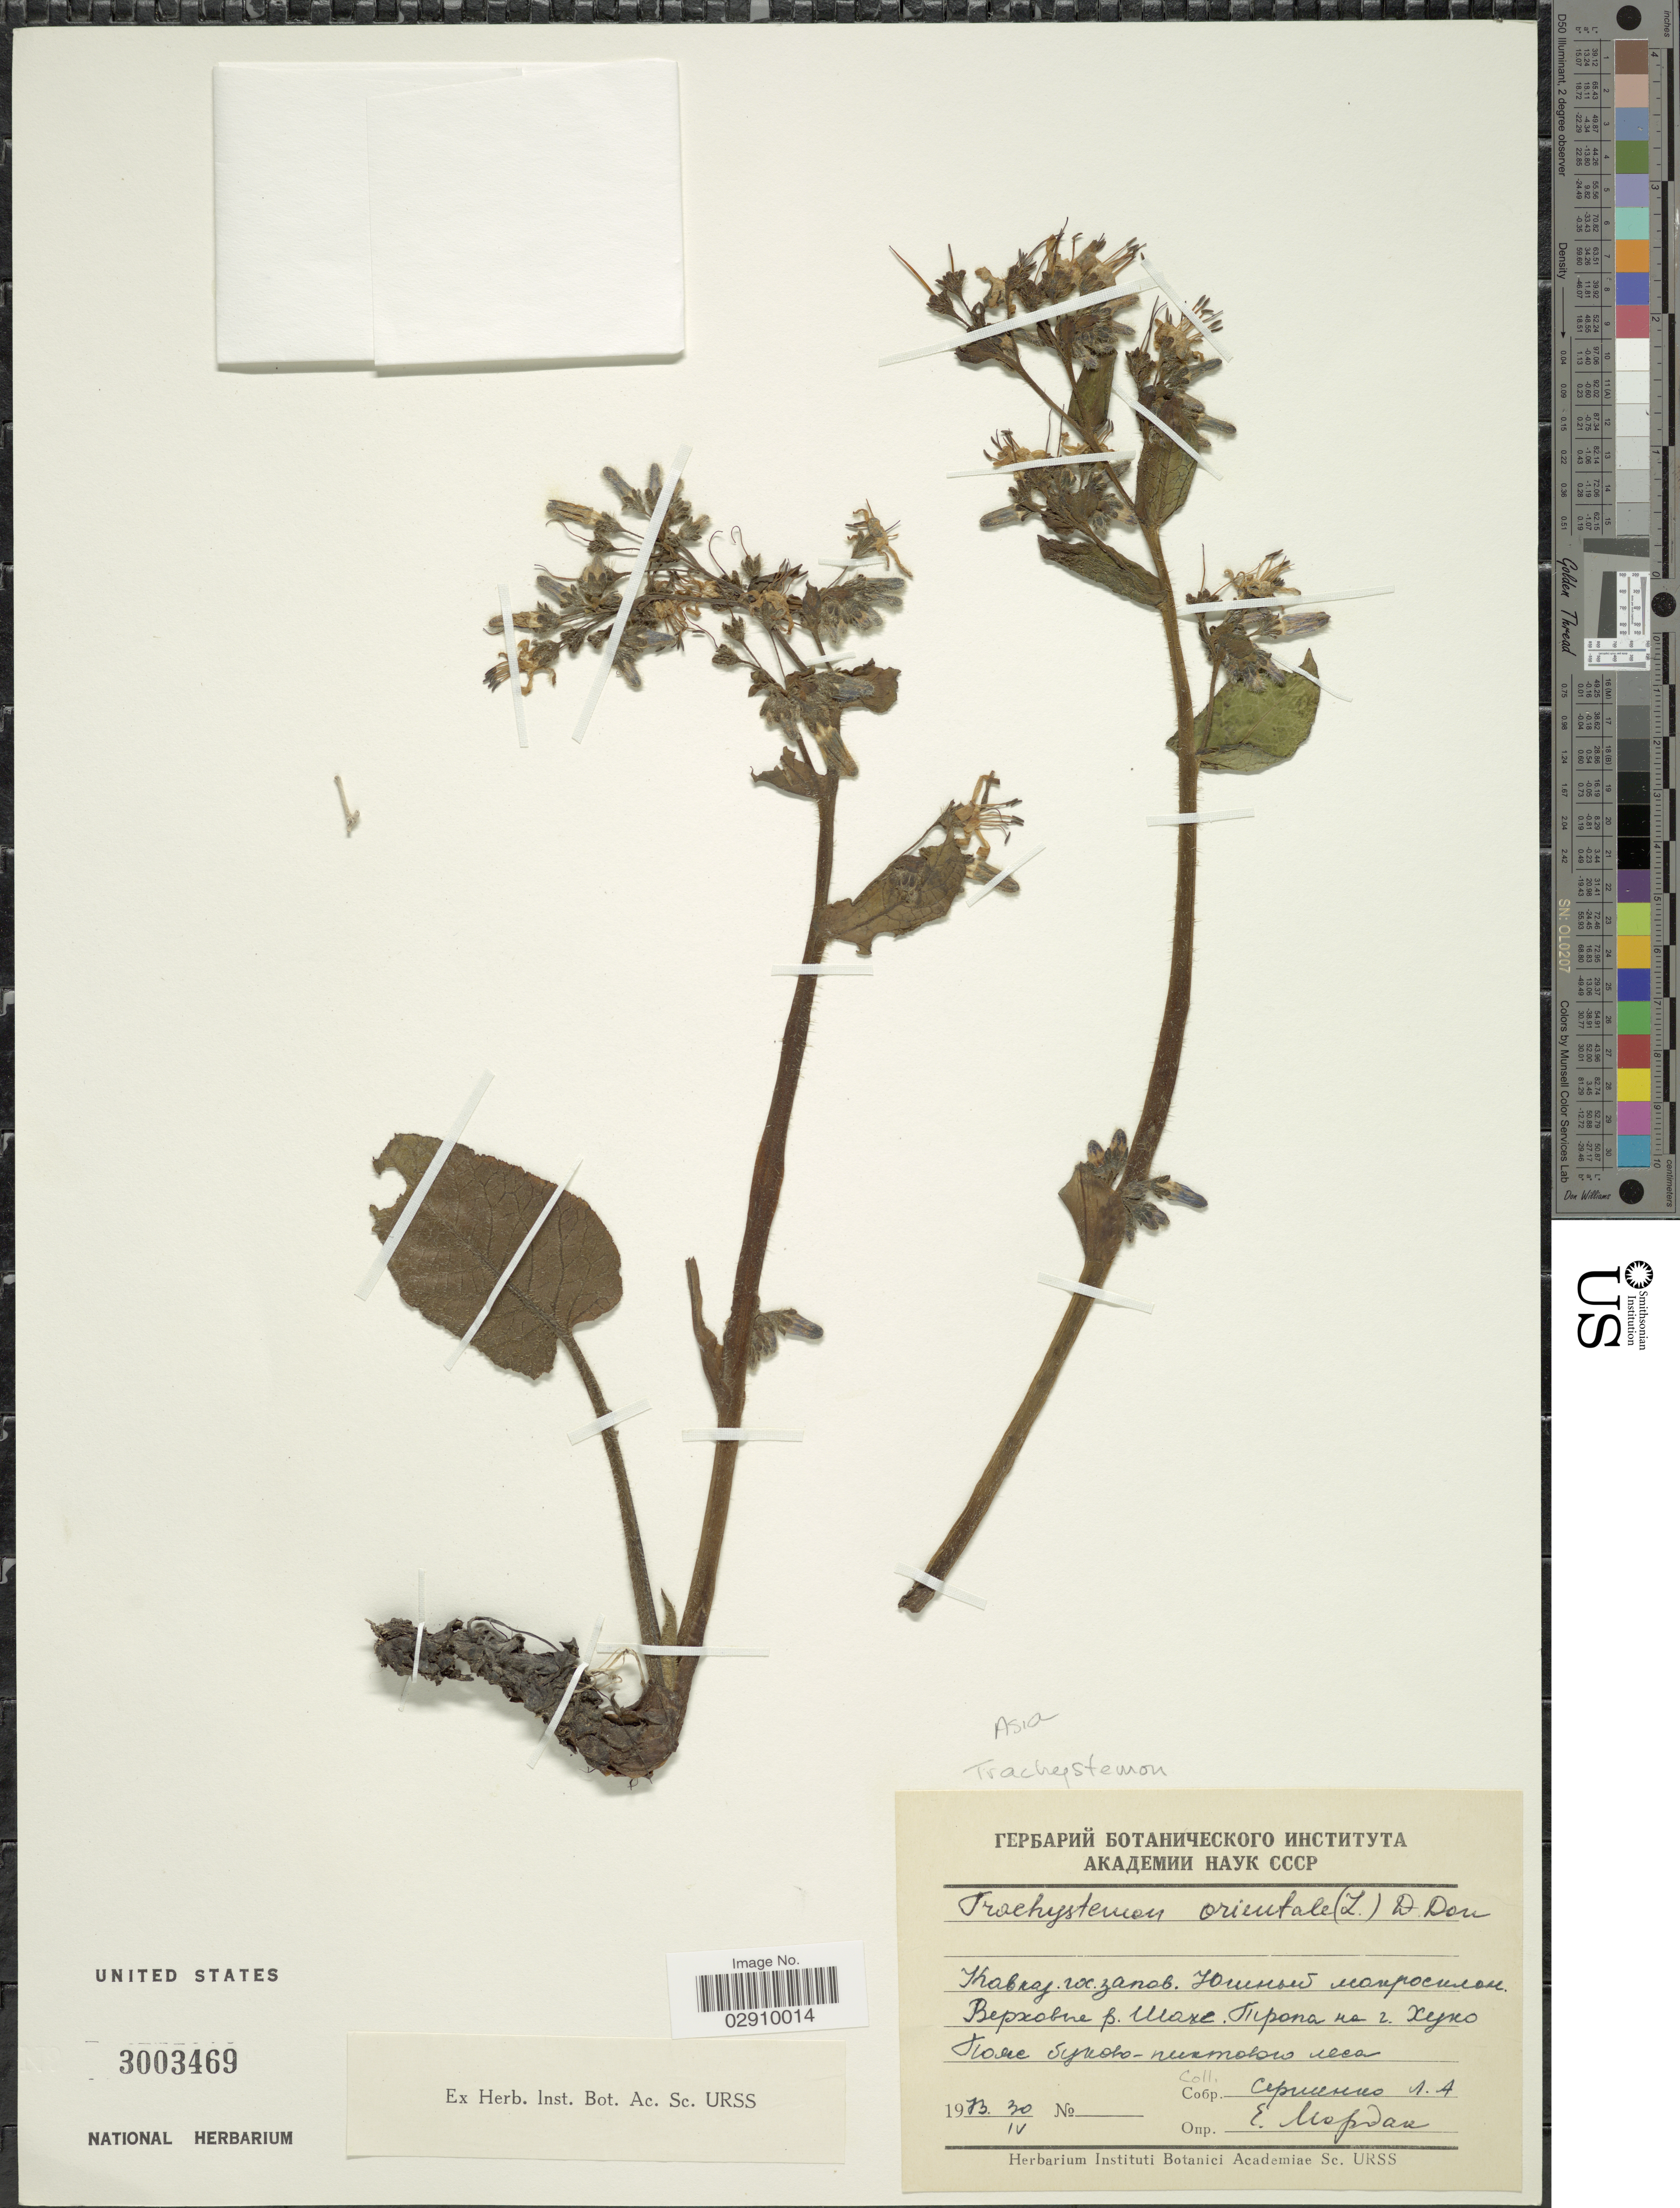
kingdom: Plantae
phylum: Tracheophyta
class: Magnoliopsida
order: Boraginales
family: Boraginaceae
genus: Trachystemon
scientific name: Trachystemon orientalis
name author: (L.) G. Don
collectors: L. Sergienko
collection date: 1973-04-30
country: Russian Federation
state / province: Krasnodar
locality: Trail from River Shakhe to Mountain Khuko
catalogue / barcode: US 3003469